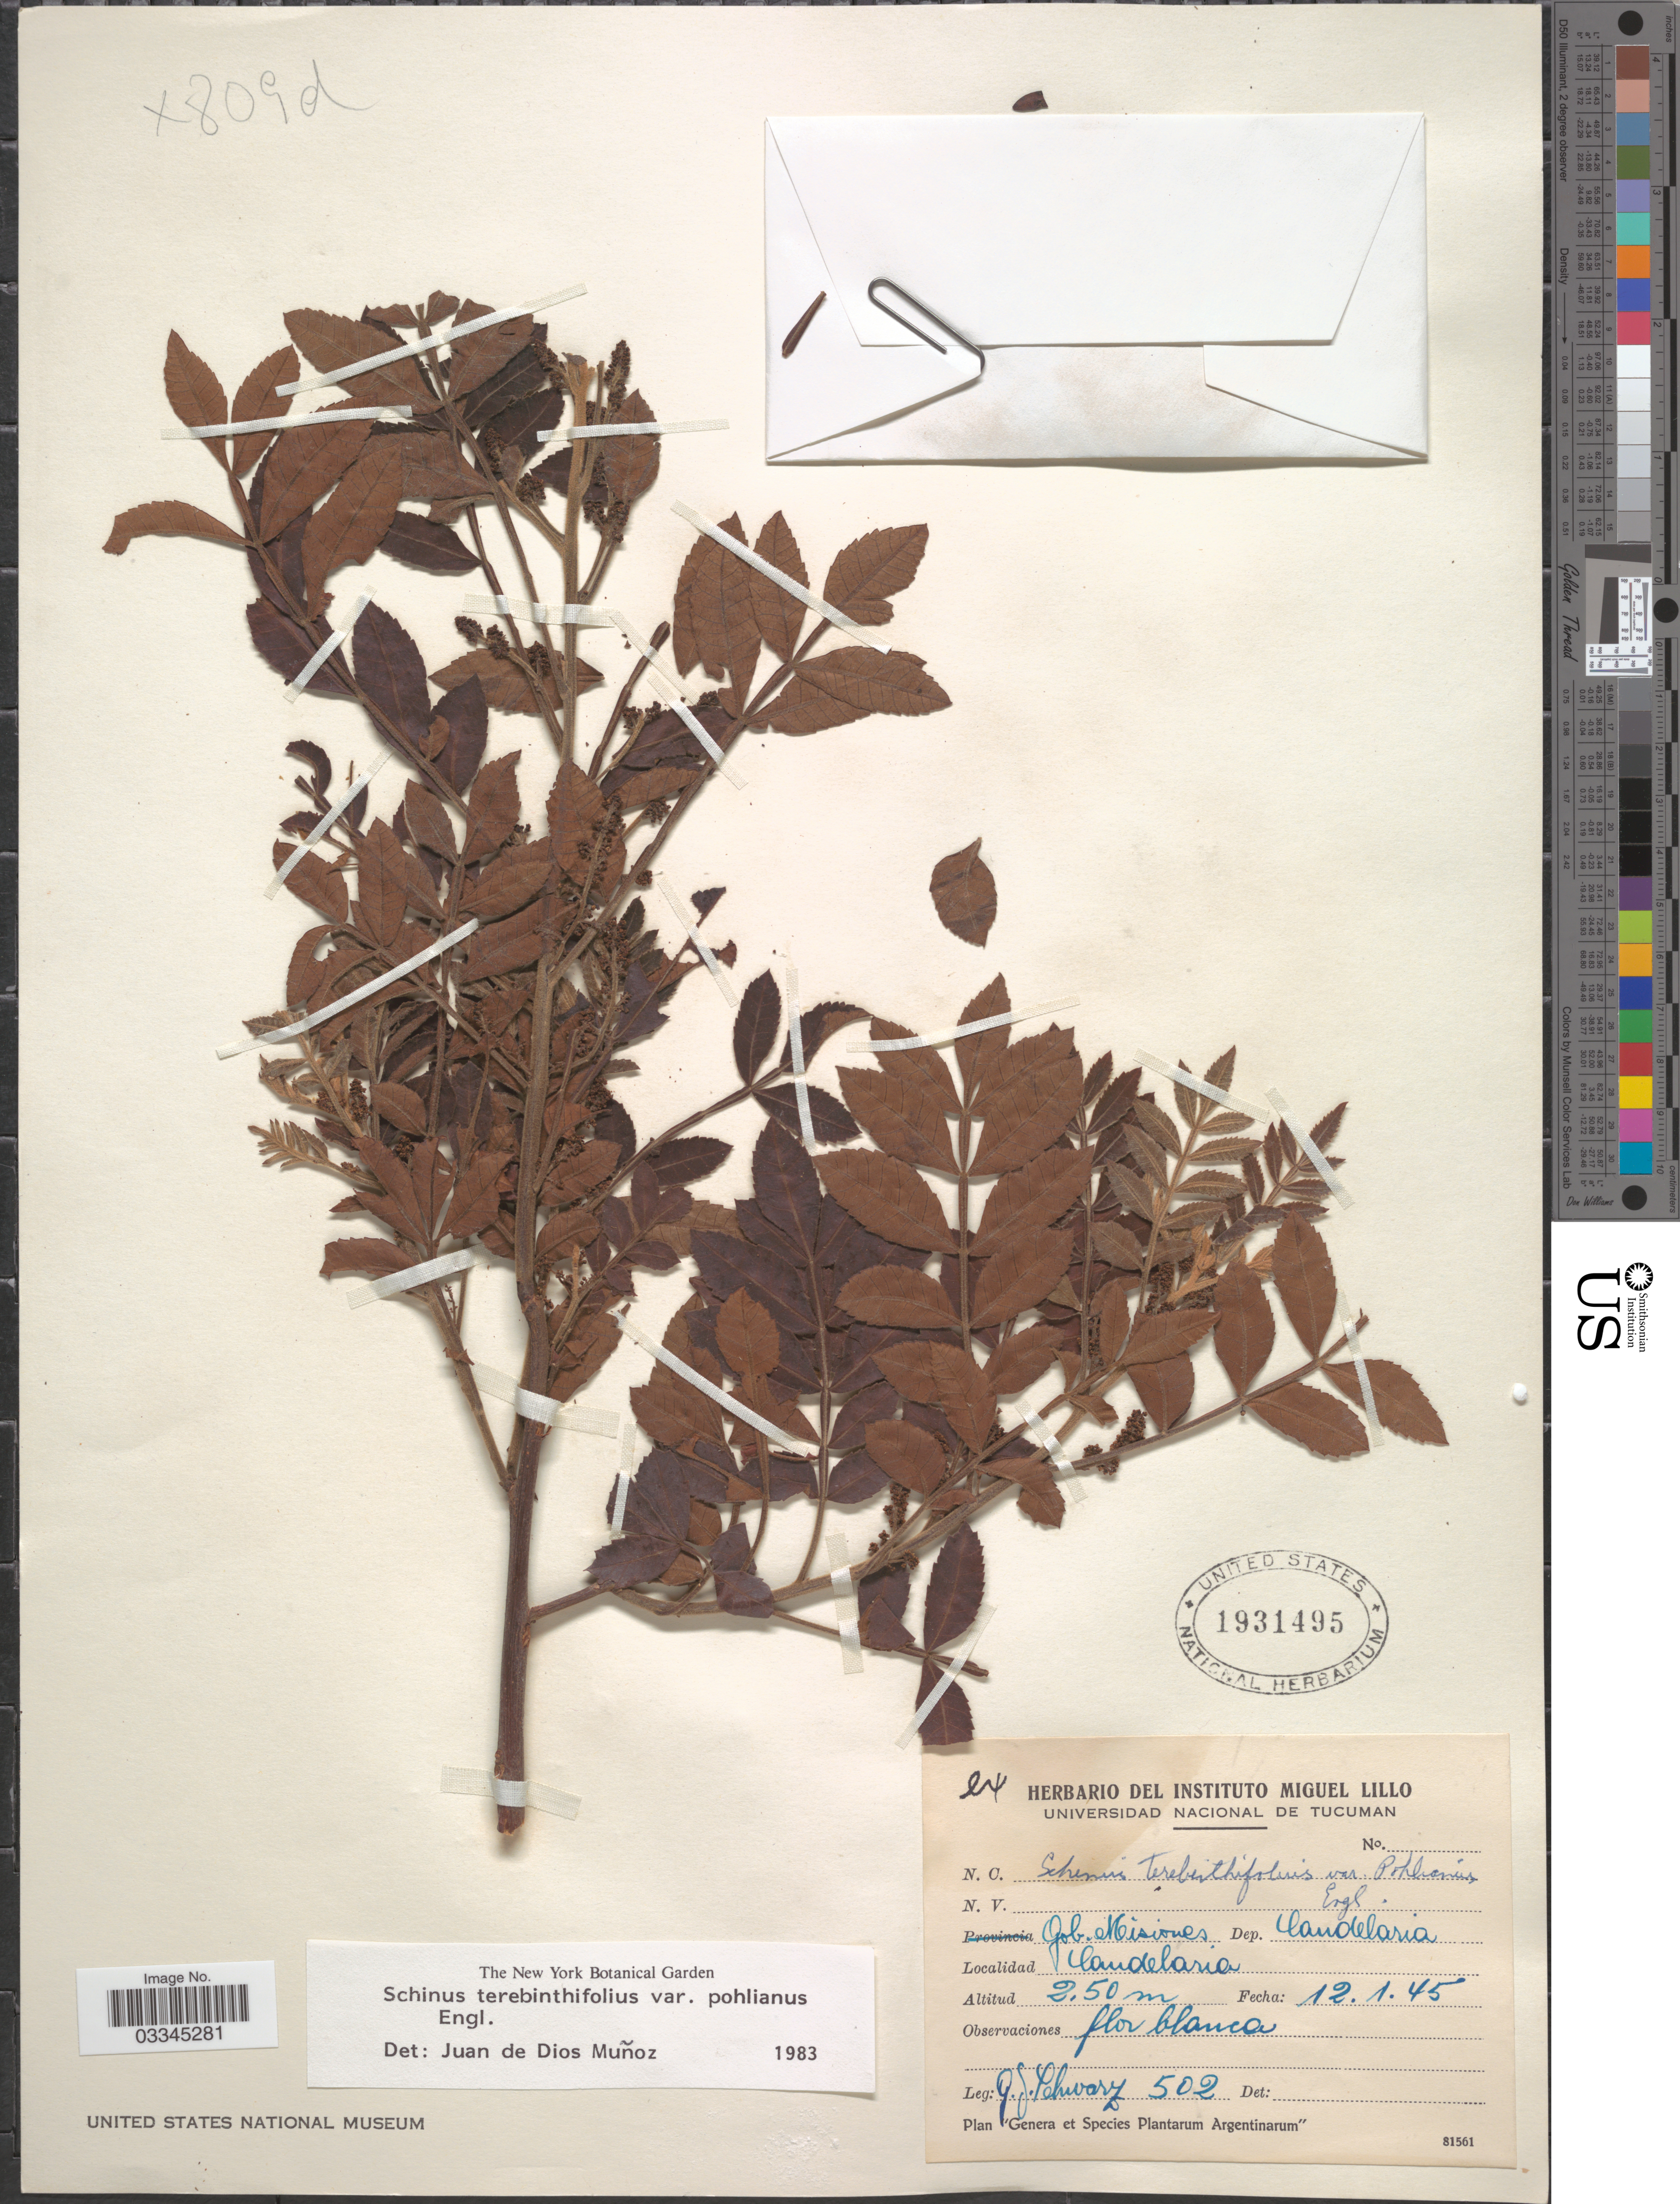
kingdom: Plantae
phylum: Tracheophyta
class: Magnoliopsida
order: Sapindales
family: Anacardiaceae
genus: Schinus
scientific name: Schinus terebinthifolia var. pohlianus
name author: Engl.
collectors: G. J. Schwarz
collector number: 502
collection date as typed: Transcribed d/m/y: 12/1/45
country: Argentina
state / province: Misiones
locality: Gob. Misiones, Dep. Candelaria. Candelaria.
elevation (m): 2.5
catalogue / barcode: US 1931495